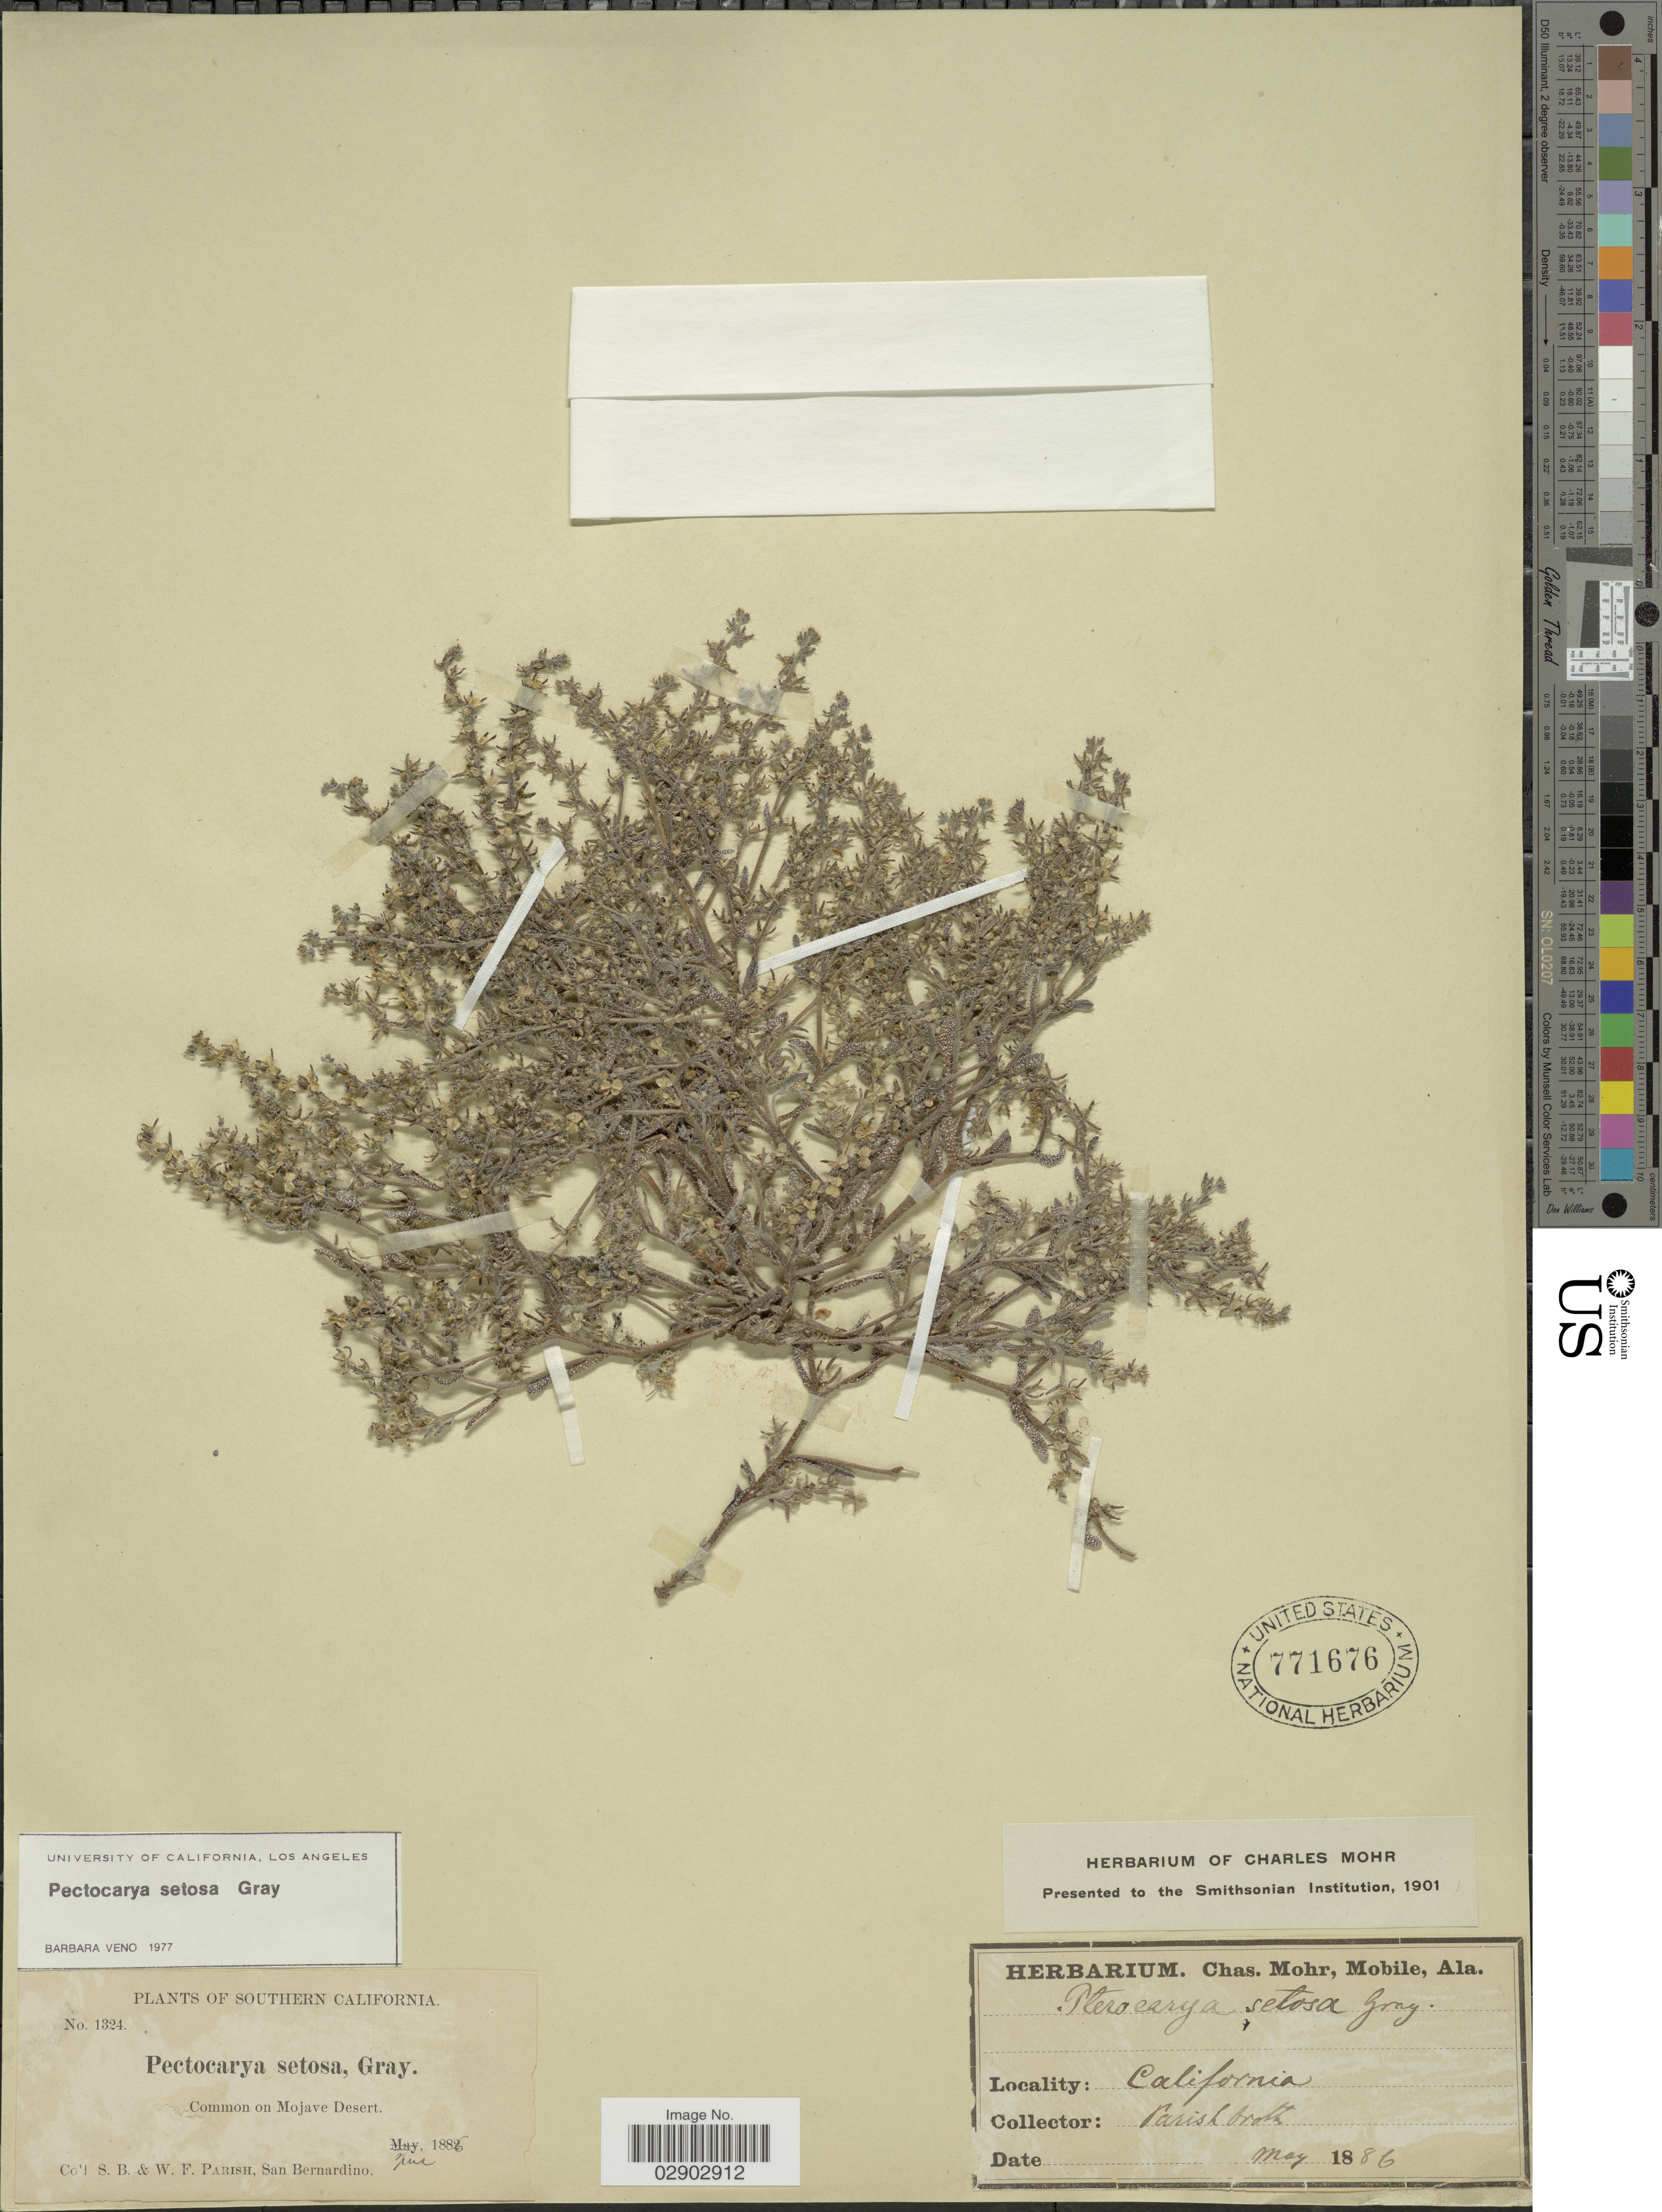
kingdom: Plantae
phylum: Tracheophyta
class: Magnoliopsida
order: Boraginales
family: Boraginaceae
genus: Pectocarya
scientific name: Pectocarya setosa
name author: A. Gray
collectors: S. B. Parish & W. F. Parish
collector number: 1324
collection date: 1886-06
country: United States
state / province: California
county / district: San Bernardino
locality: Southern California. Common on Mojave Desert.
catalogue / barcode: US 771676